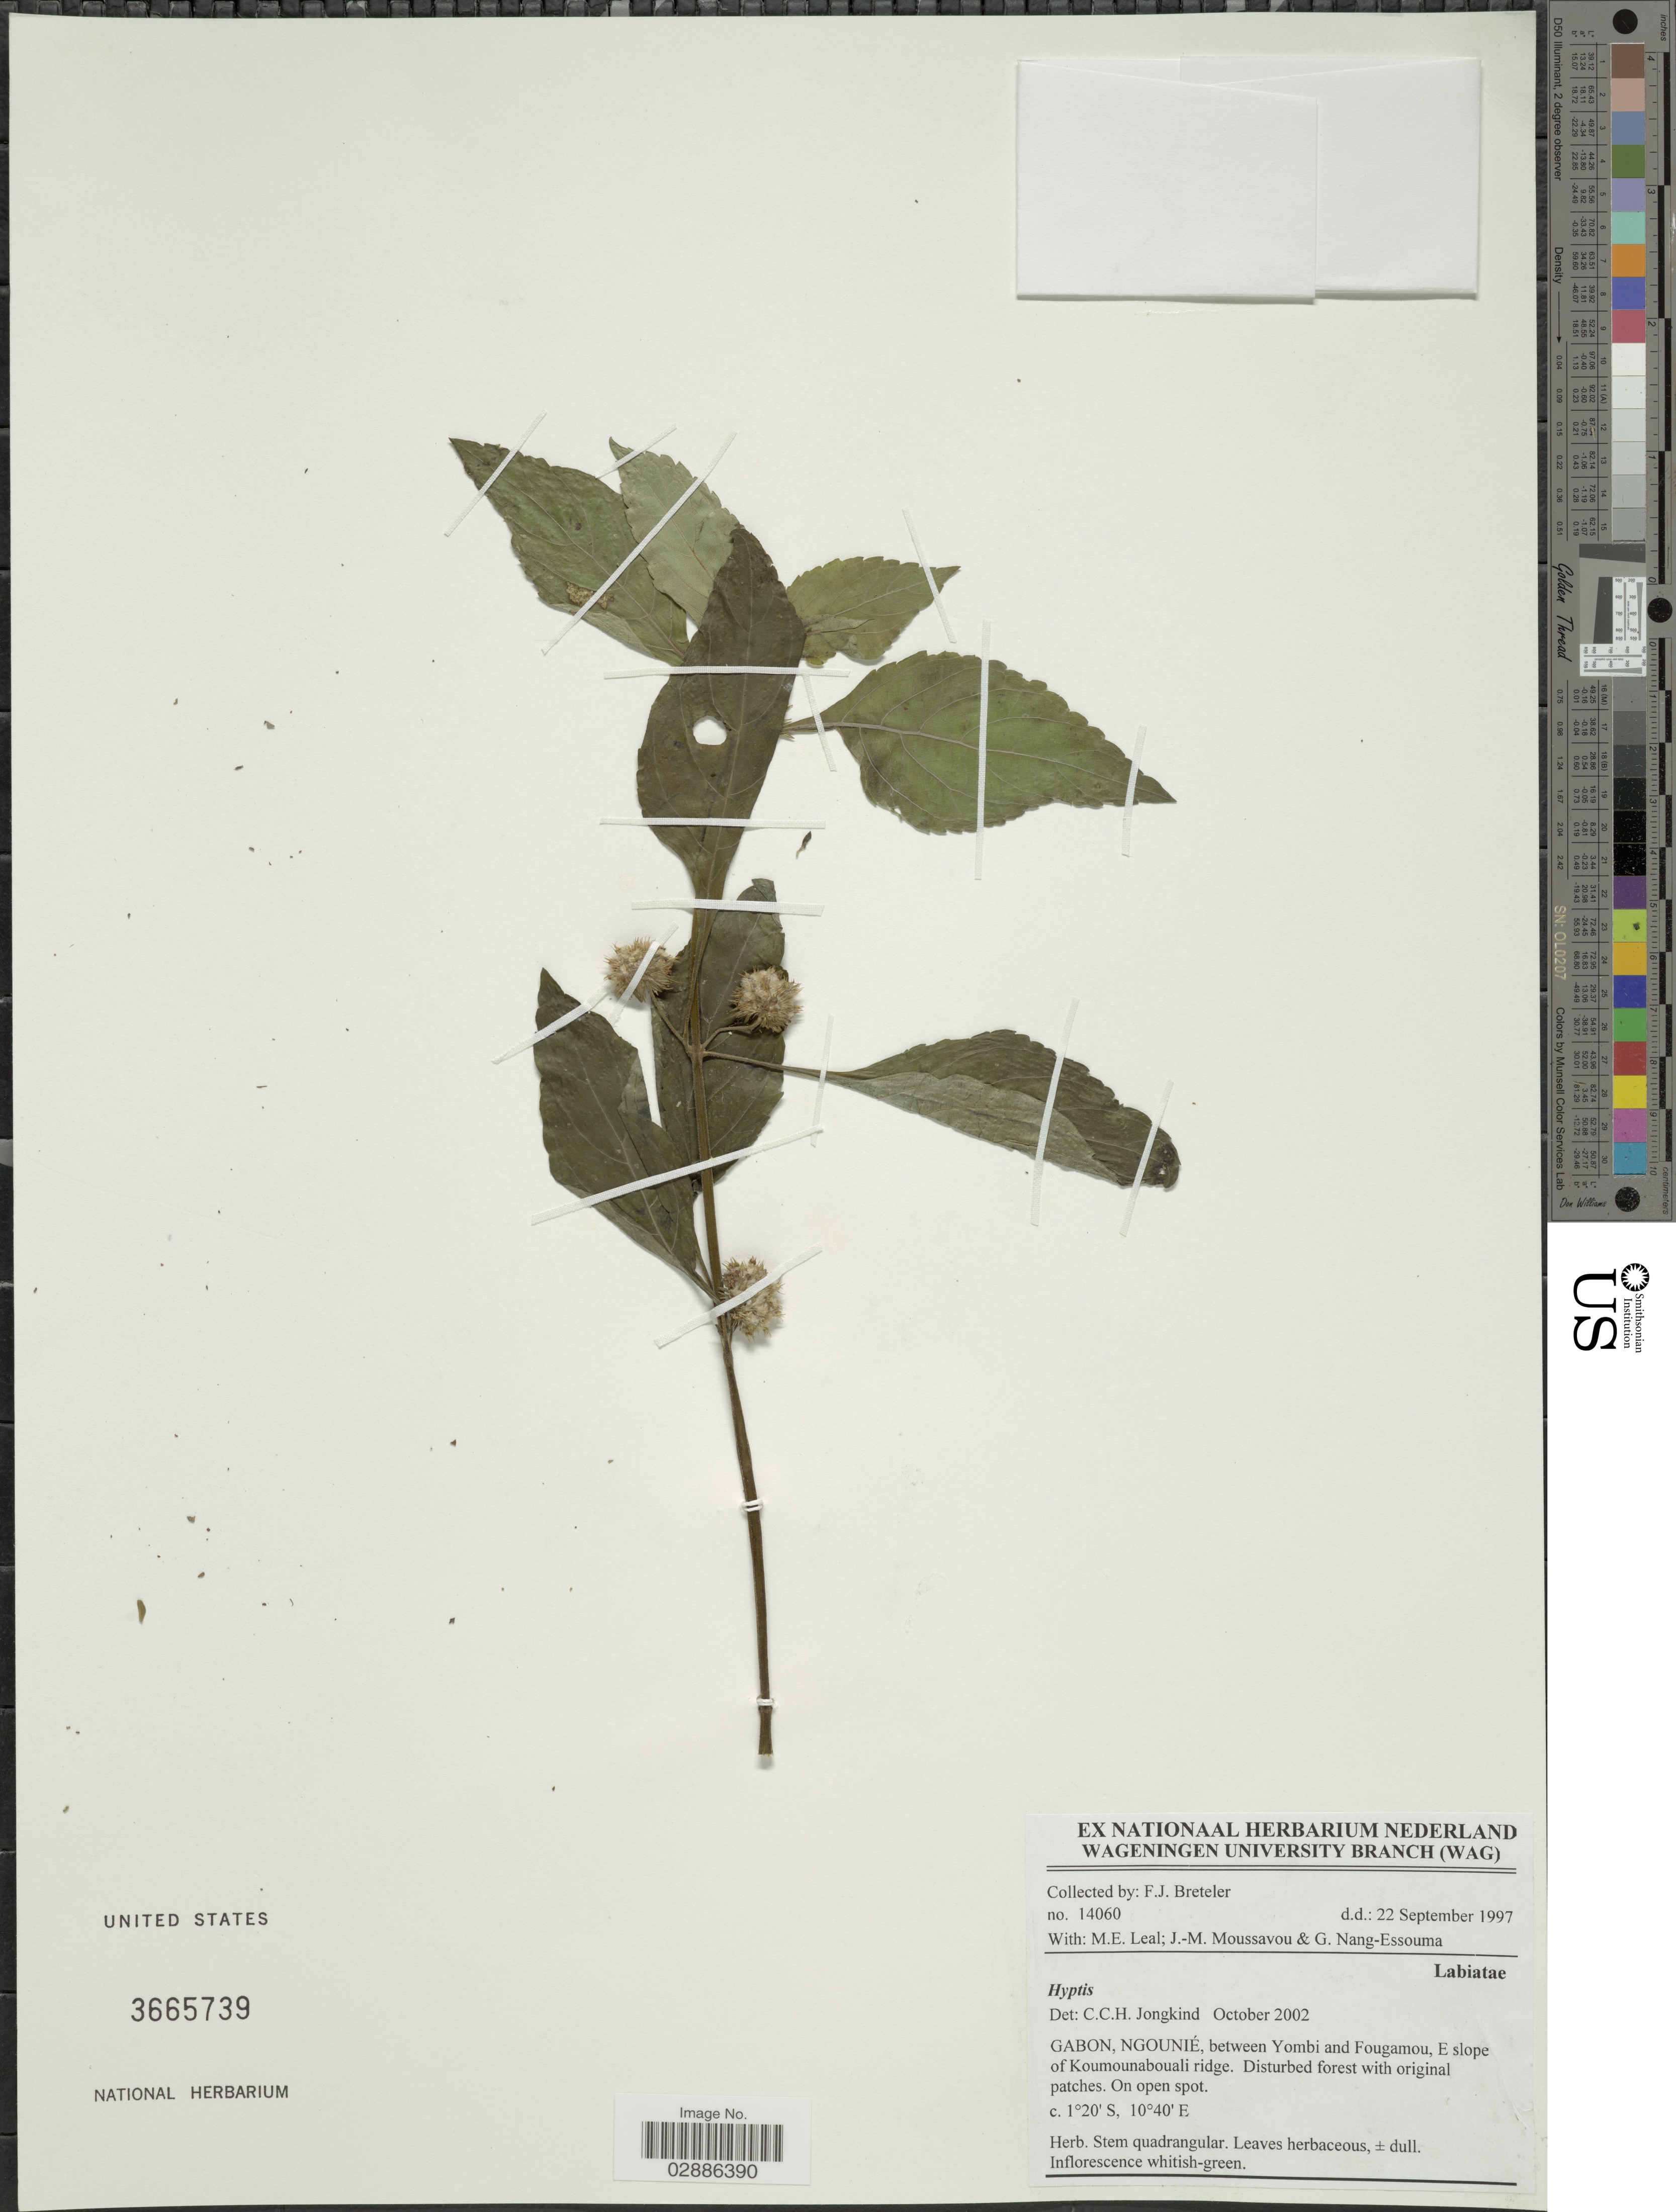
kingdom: Plantae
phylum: Tracheophyta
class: Magnoliopsida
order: Lamiales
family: Lamiaceae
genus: Hyptis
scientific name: Hyptis sp.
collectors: F. J. Breteler, M. E. Leal, J. Moussavou & G. Nang-Essouma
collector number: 14060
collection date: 1997-09-22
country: Gabon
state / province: Ngounie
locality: Ngounié, between Yombi and Fougamou, E slope of Koumounabouali ridge.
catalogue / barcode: US 3665739